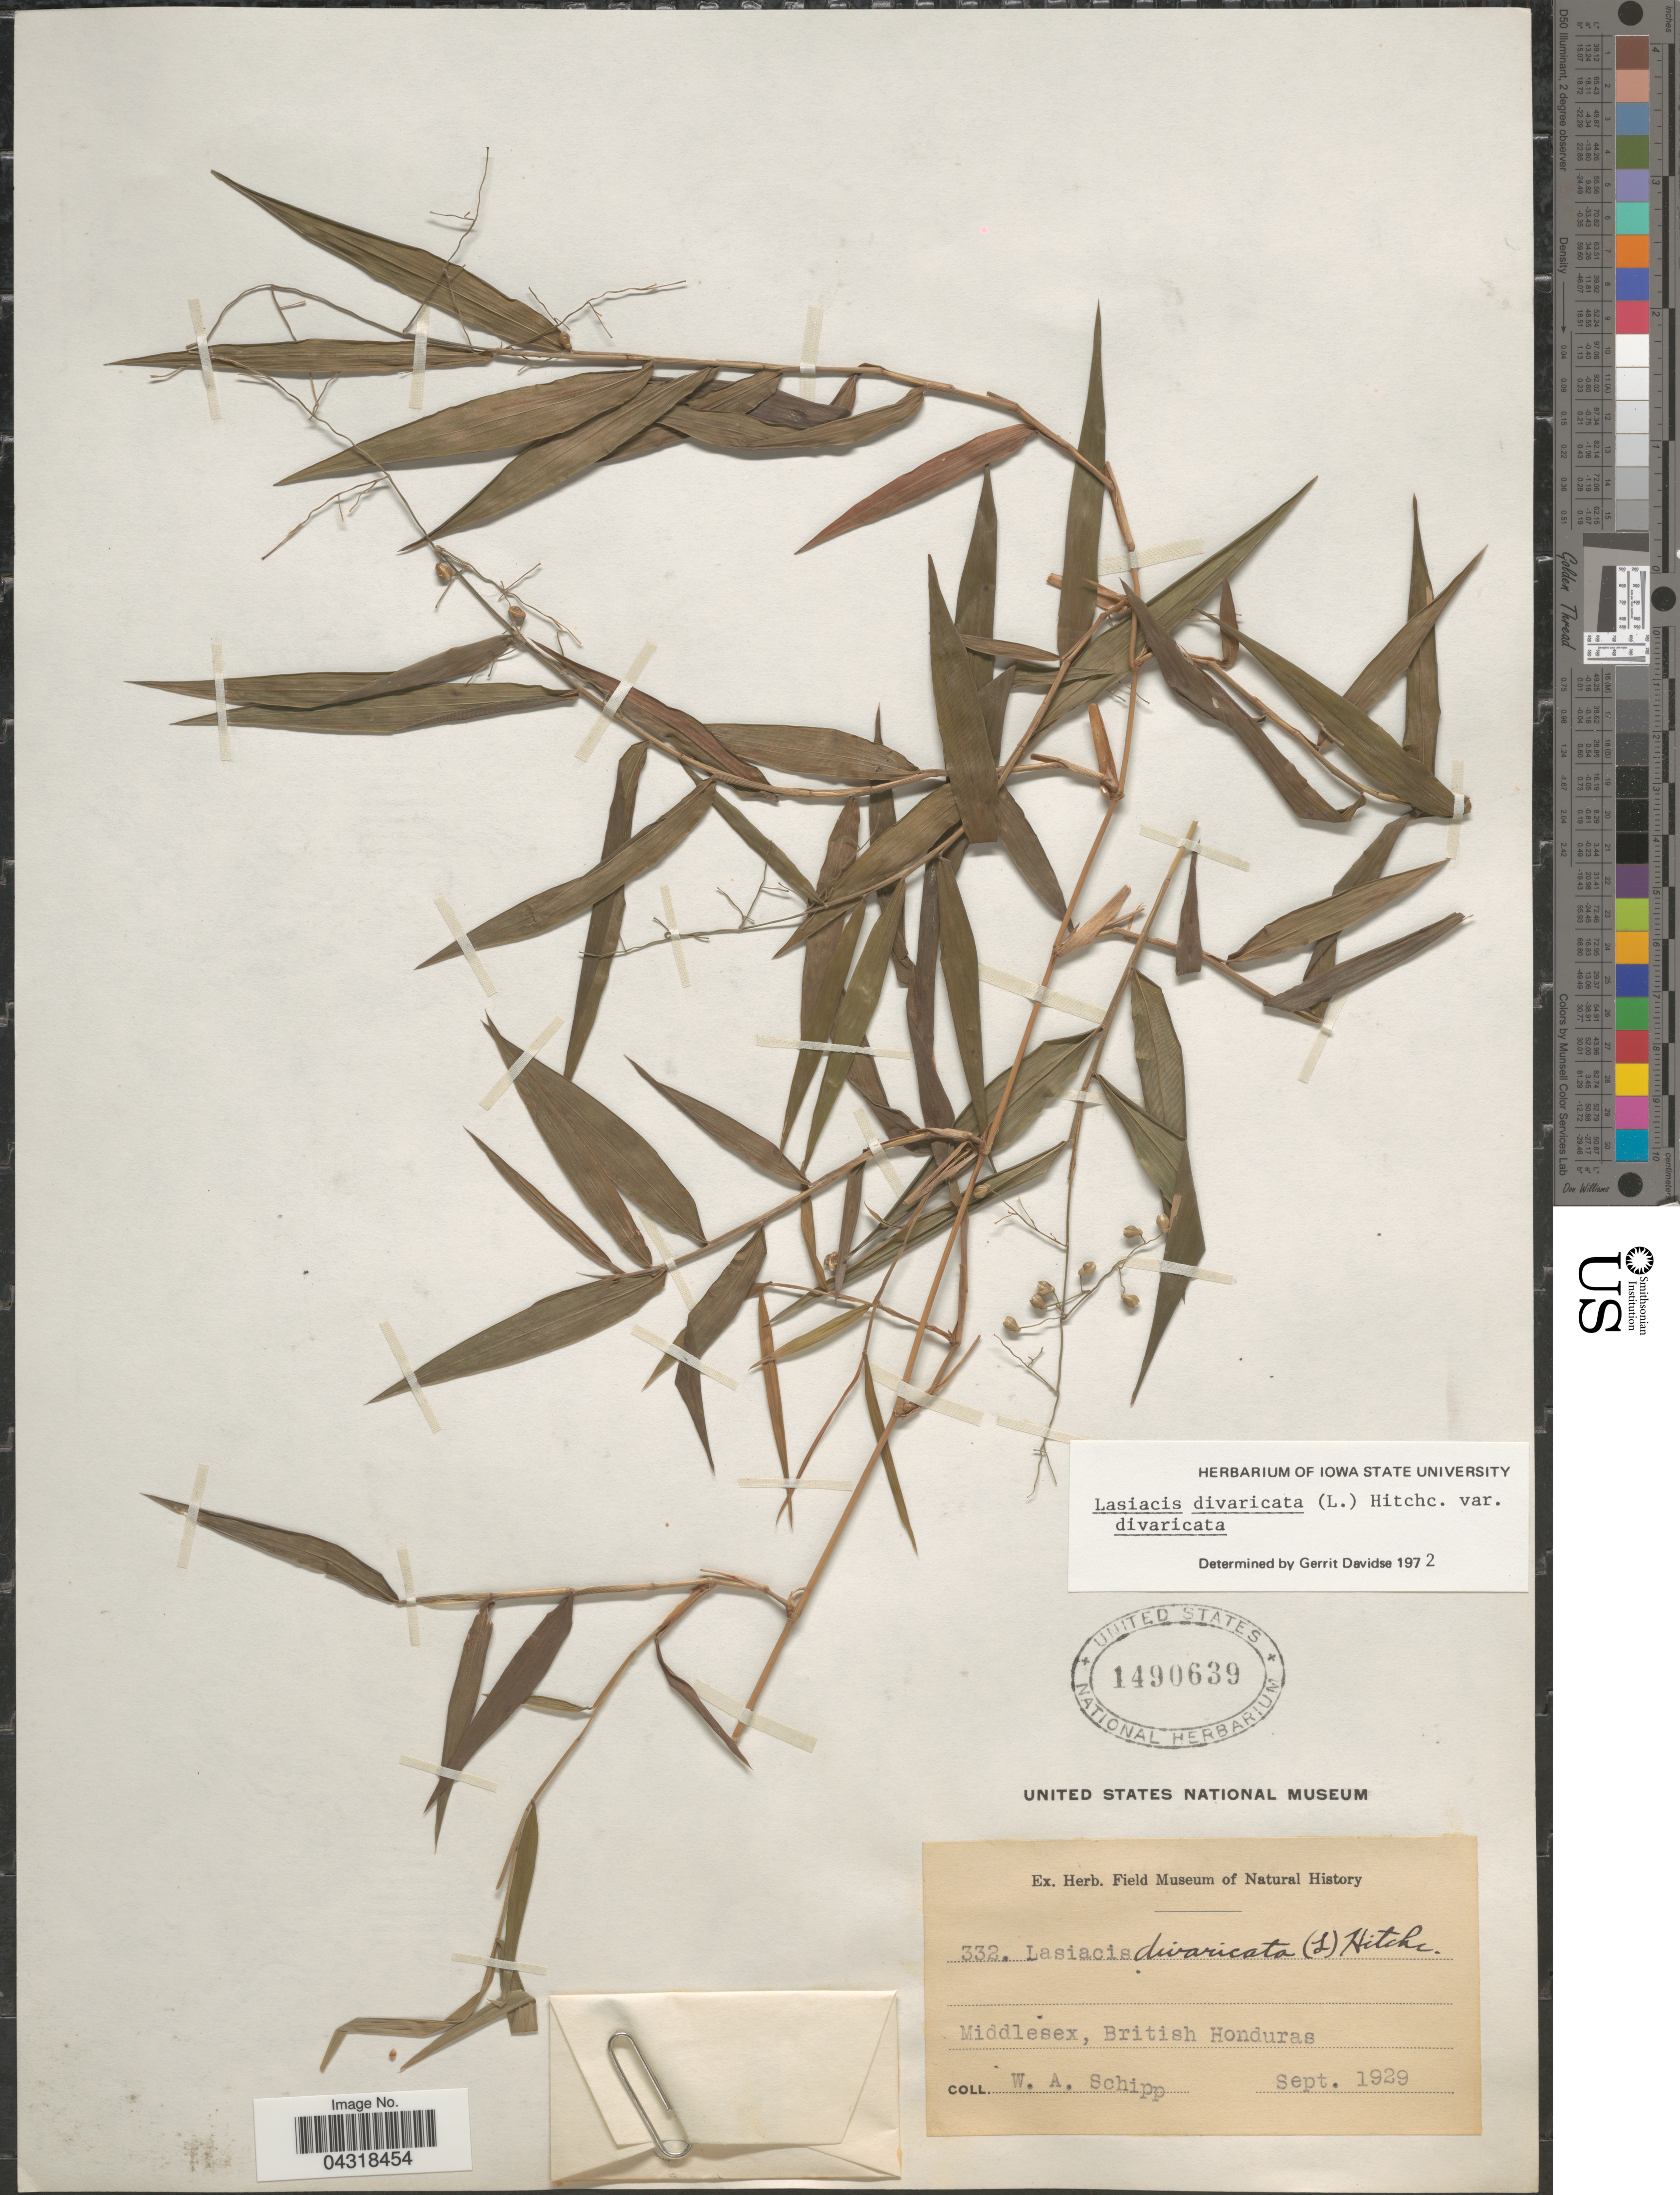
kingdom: Plantae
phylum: Tracheophyta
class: Liliopsida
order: Poales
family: Poaceae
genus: Lasiacis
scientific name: Lasiacis divaricata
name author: (L.) Hitchc.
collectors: W. Schipp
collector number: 332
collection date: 1929-09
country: Belize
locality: Middlesex, British Honduras.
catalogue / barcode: US 1490639